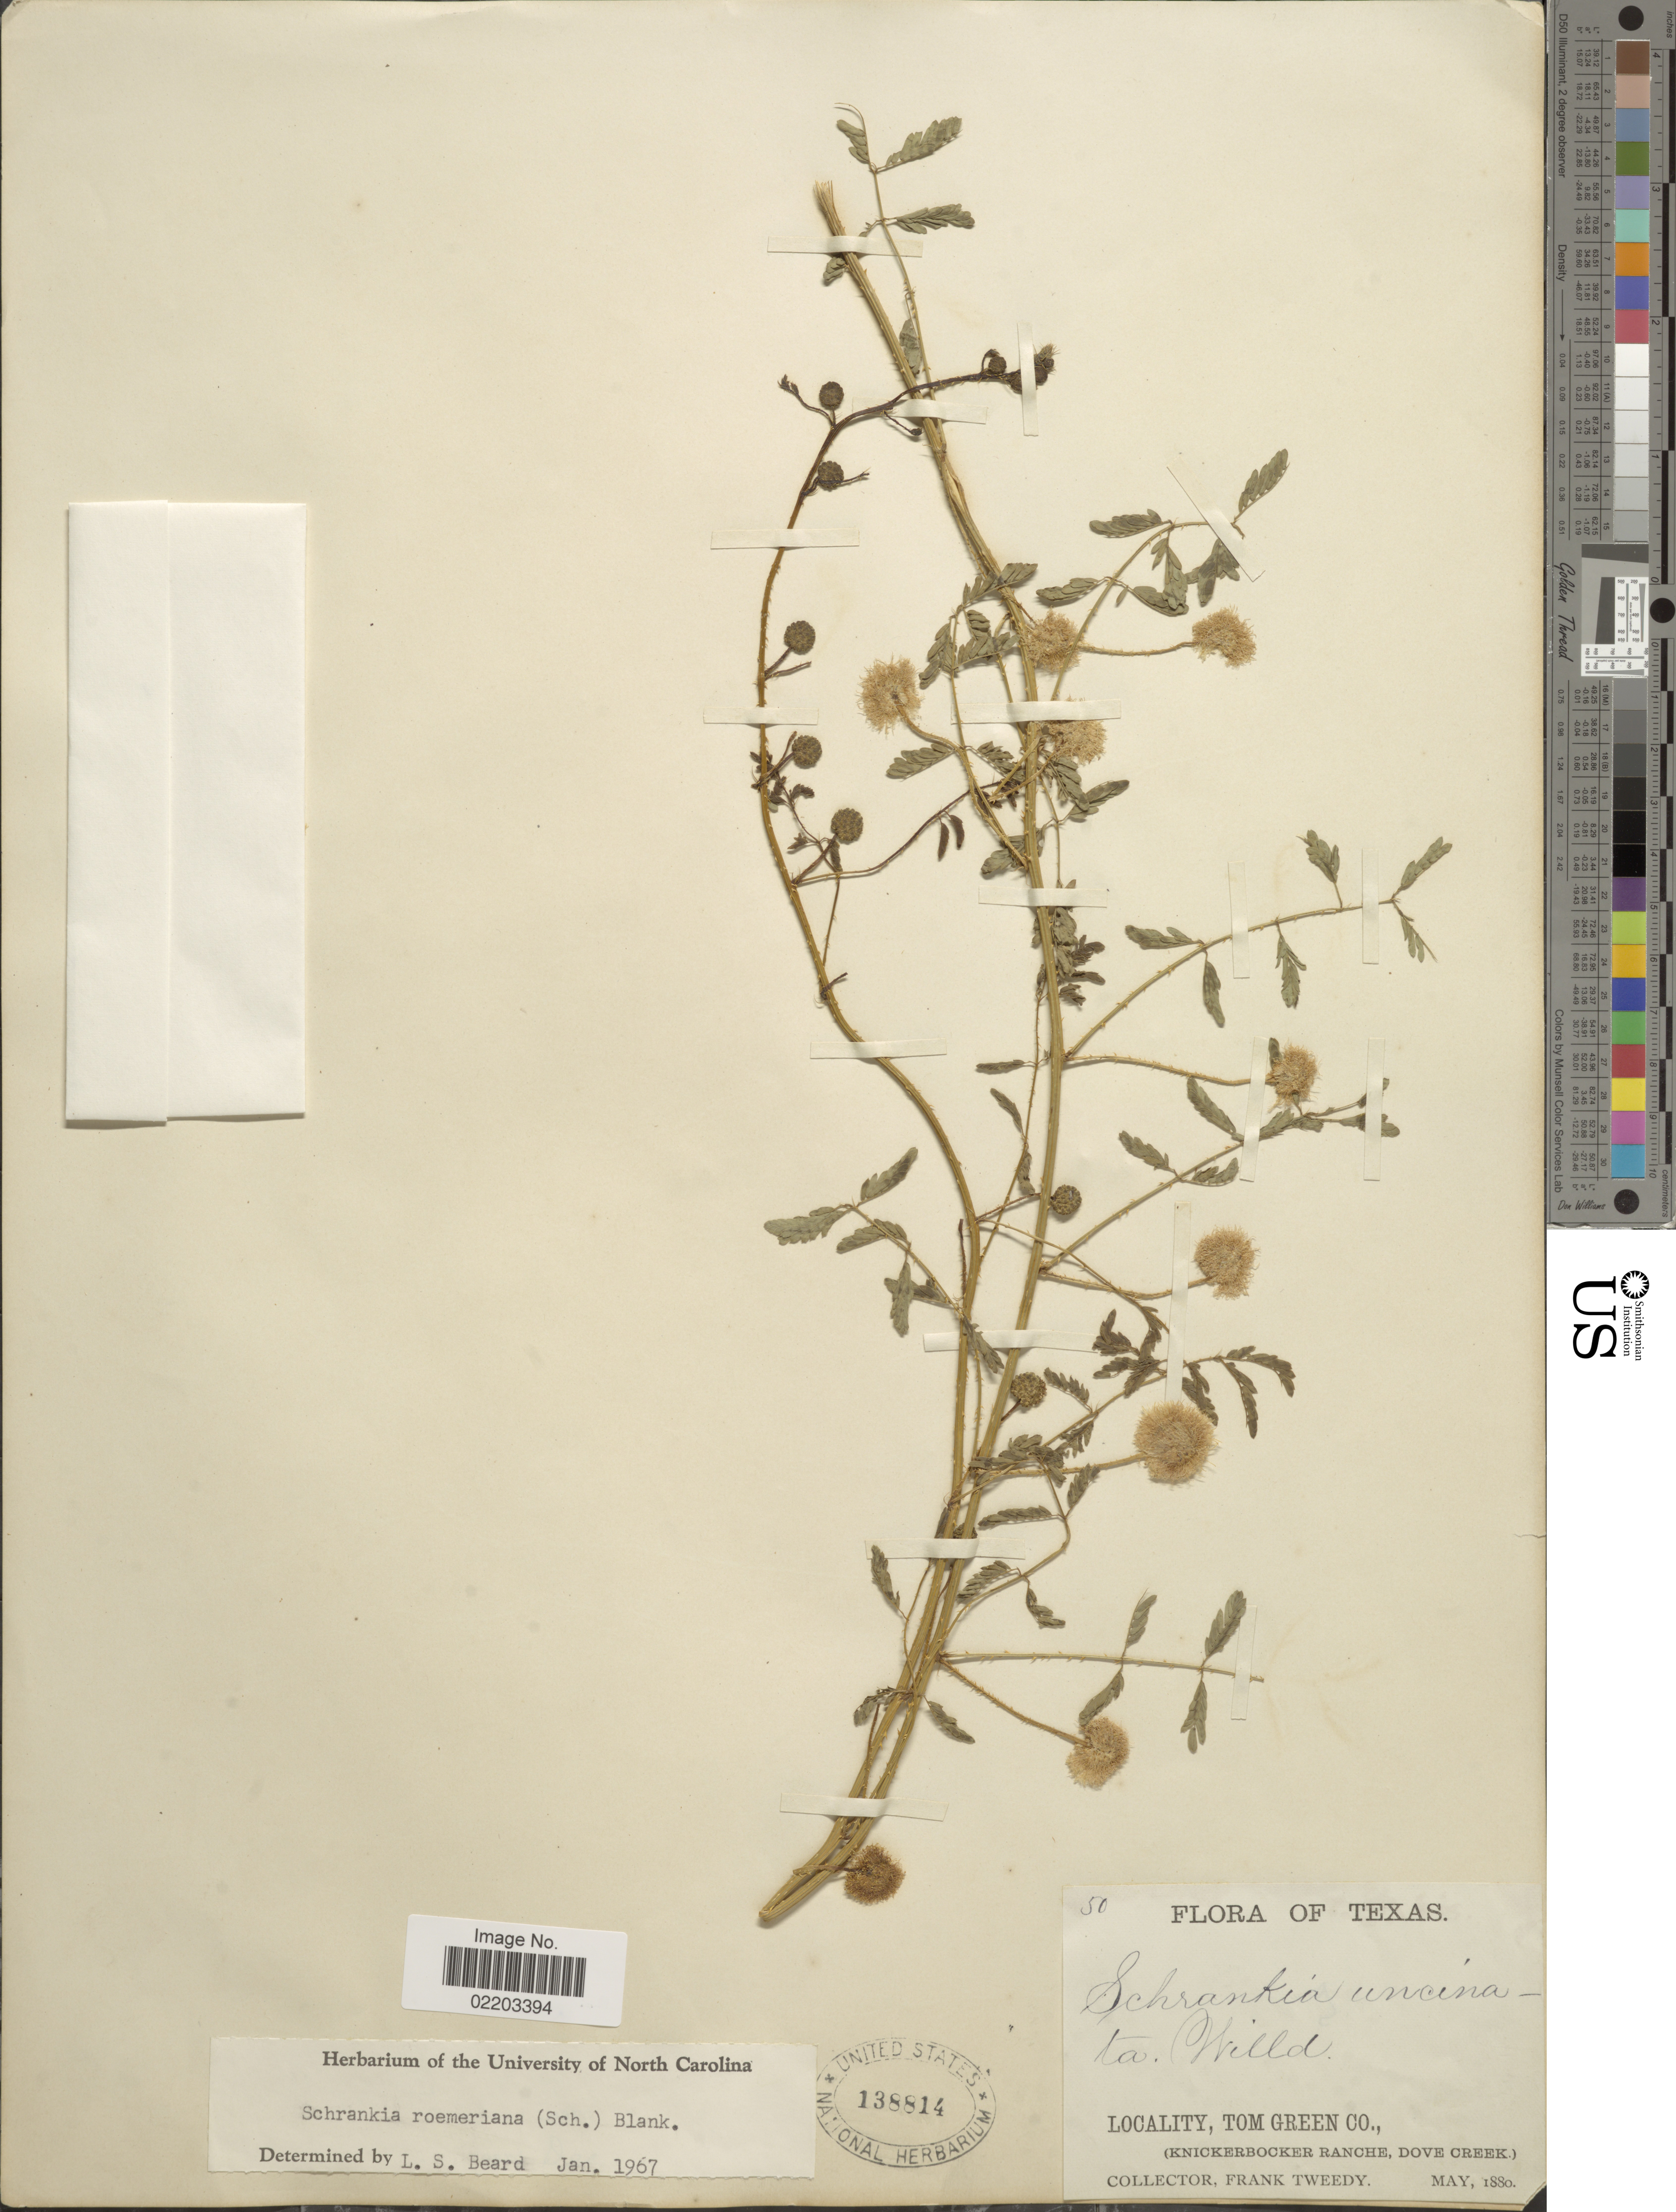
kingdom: Plantae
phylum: Tracheophyta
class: Magnoliopsida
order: Fabales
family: Fabaceae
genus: Mimosa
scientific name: Mimosa roemeriana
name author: Scheele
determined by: U.S. National Herbarium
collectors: F. Tweedy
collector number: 50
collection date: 1880-05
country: United States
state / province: Texas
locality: Tom Green Co., (Knickerbocker Ranche, Dove Creek)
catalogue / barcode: US 138814